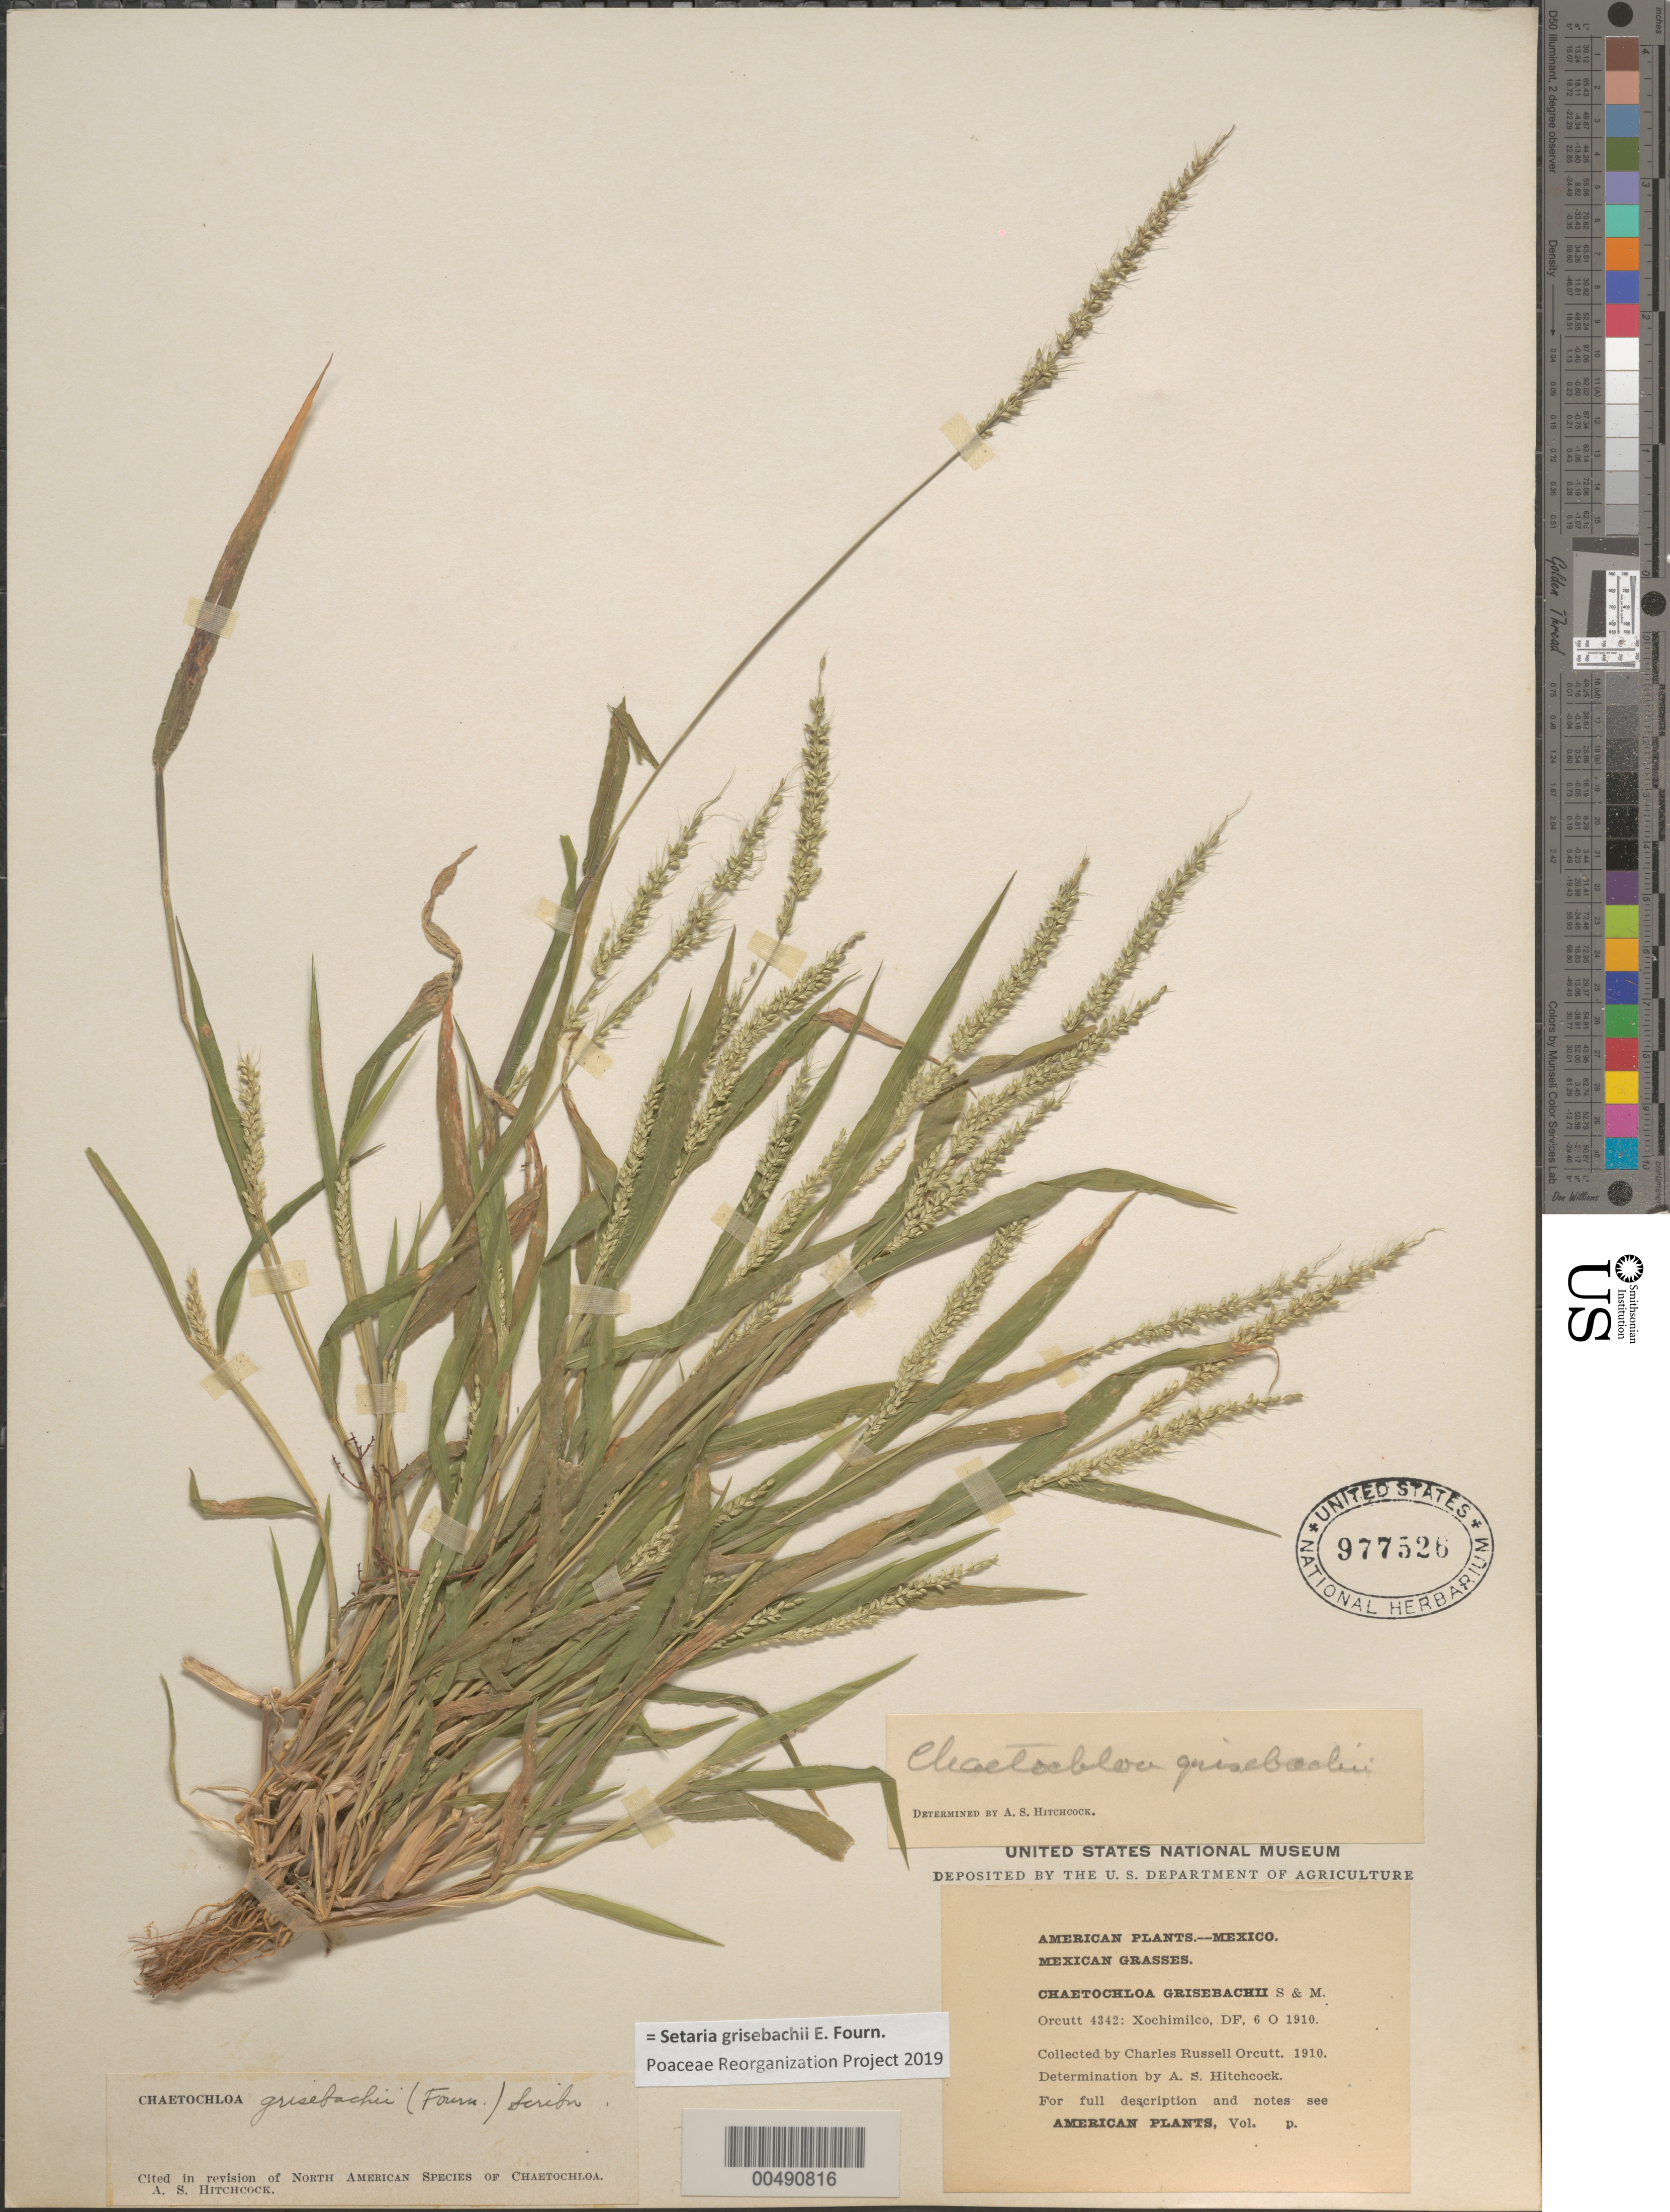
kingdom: Plantae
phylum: Tracheophyta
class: Liliopsida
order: Poales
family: Poaceae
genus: Setaria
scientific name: Setaria grisebachii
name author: E. Fourn.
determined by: Poaceae Reorganization Project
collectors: C. R. Orcutt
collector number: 4342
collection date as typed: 6 Oct 1910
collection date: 1910-10-06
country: Mexico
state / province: Distrito Federal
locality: Xochimilco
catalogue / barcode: US 977526